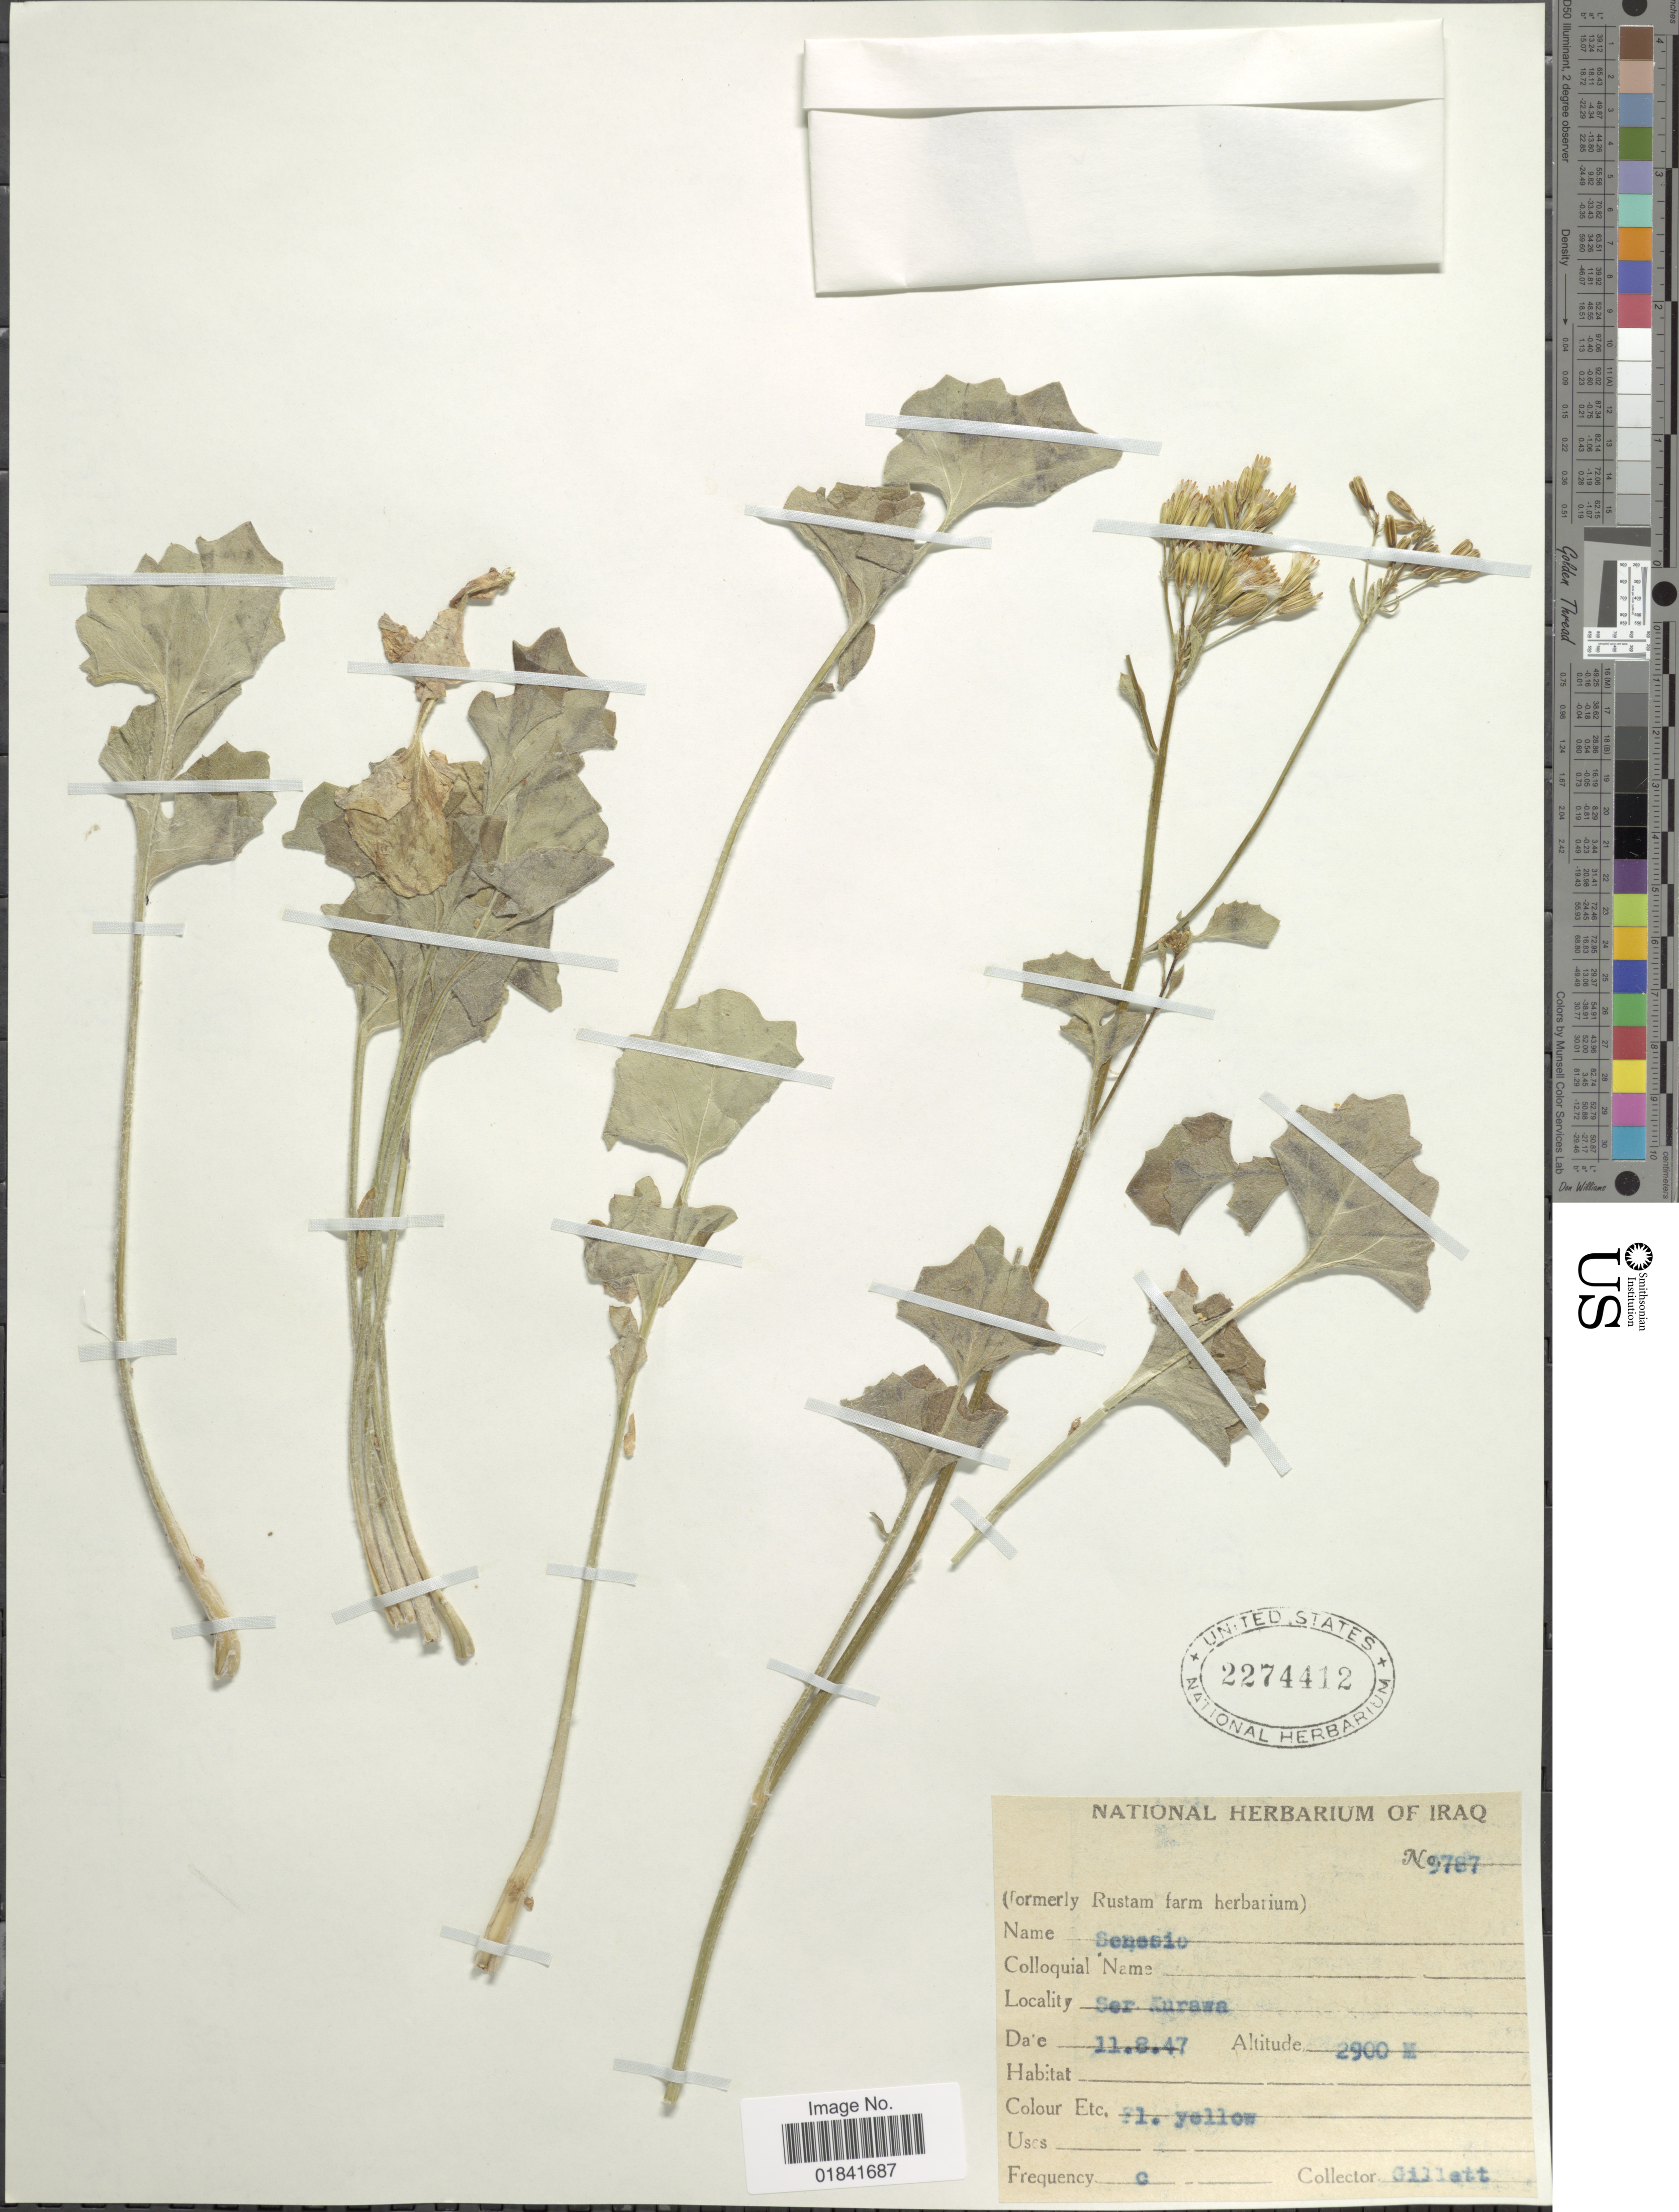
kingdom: Plantae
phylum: Tracheophyta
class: Magnoliopsida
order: Asterales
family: Asteraceae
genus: Senecio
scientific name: Senecio sp.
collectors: Gillett, --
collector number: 9787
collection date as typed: Transcribed d/m/y: 11/8/47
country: Iraq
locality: Ser. Kurawa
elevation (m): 2900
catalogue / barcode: US 2274412